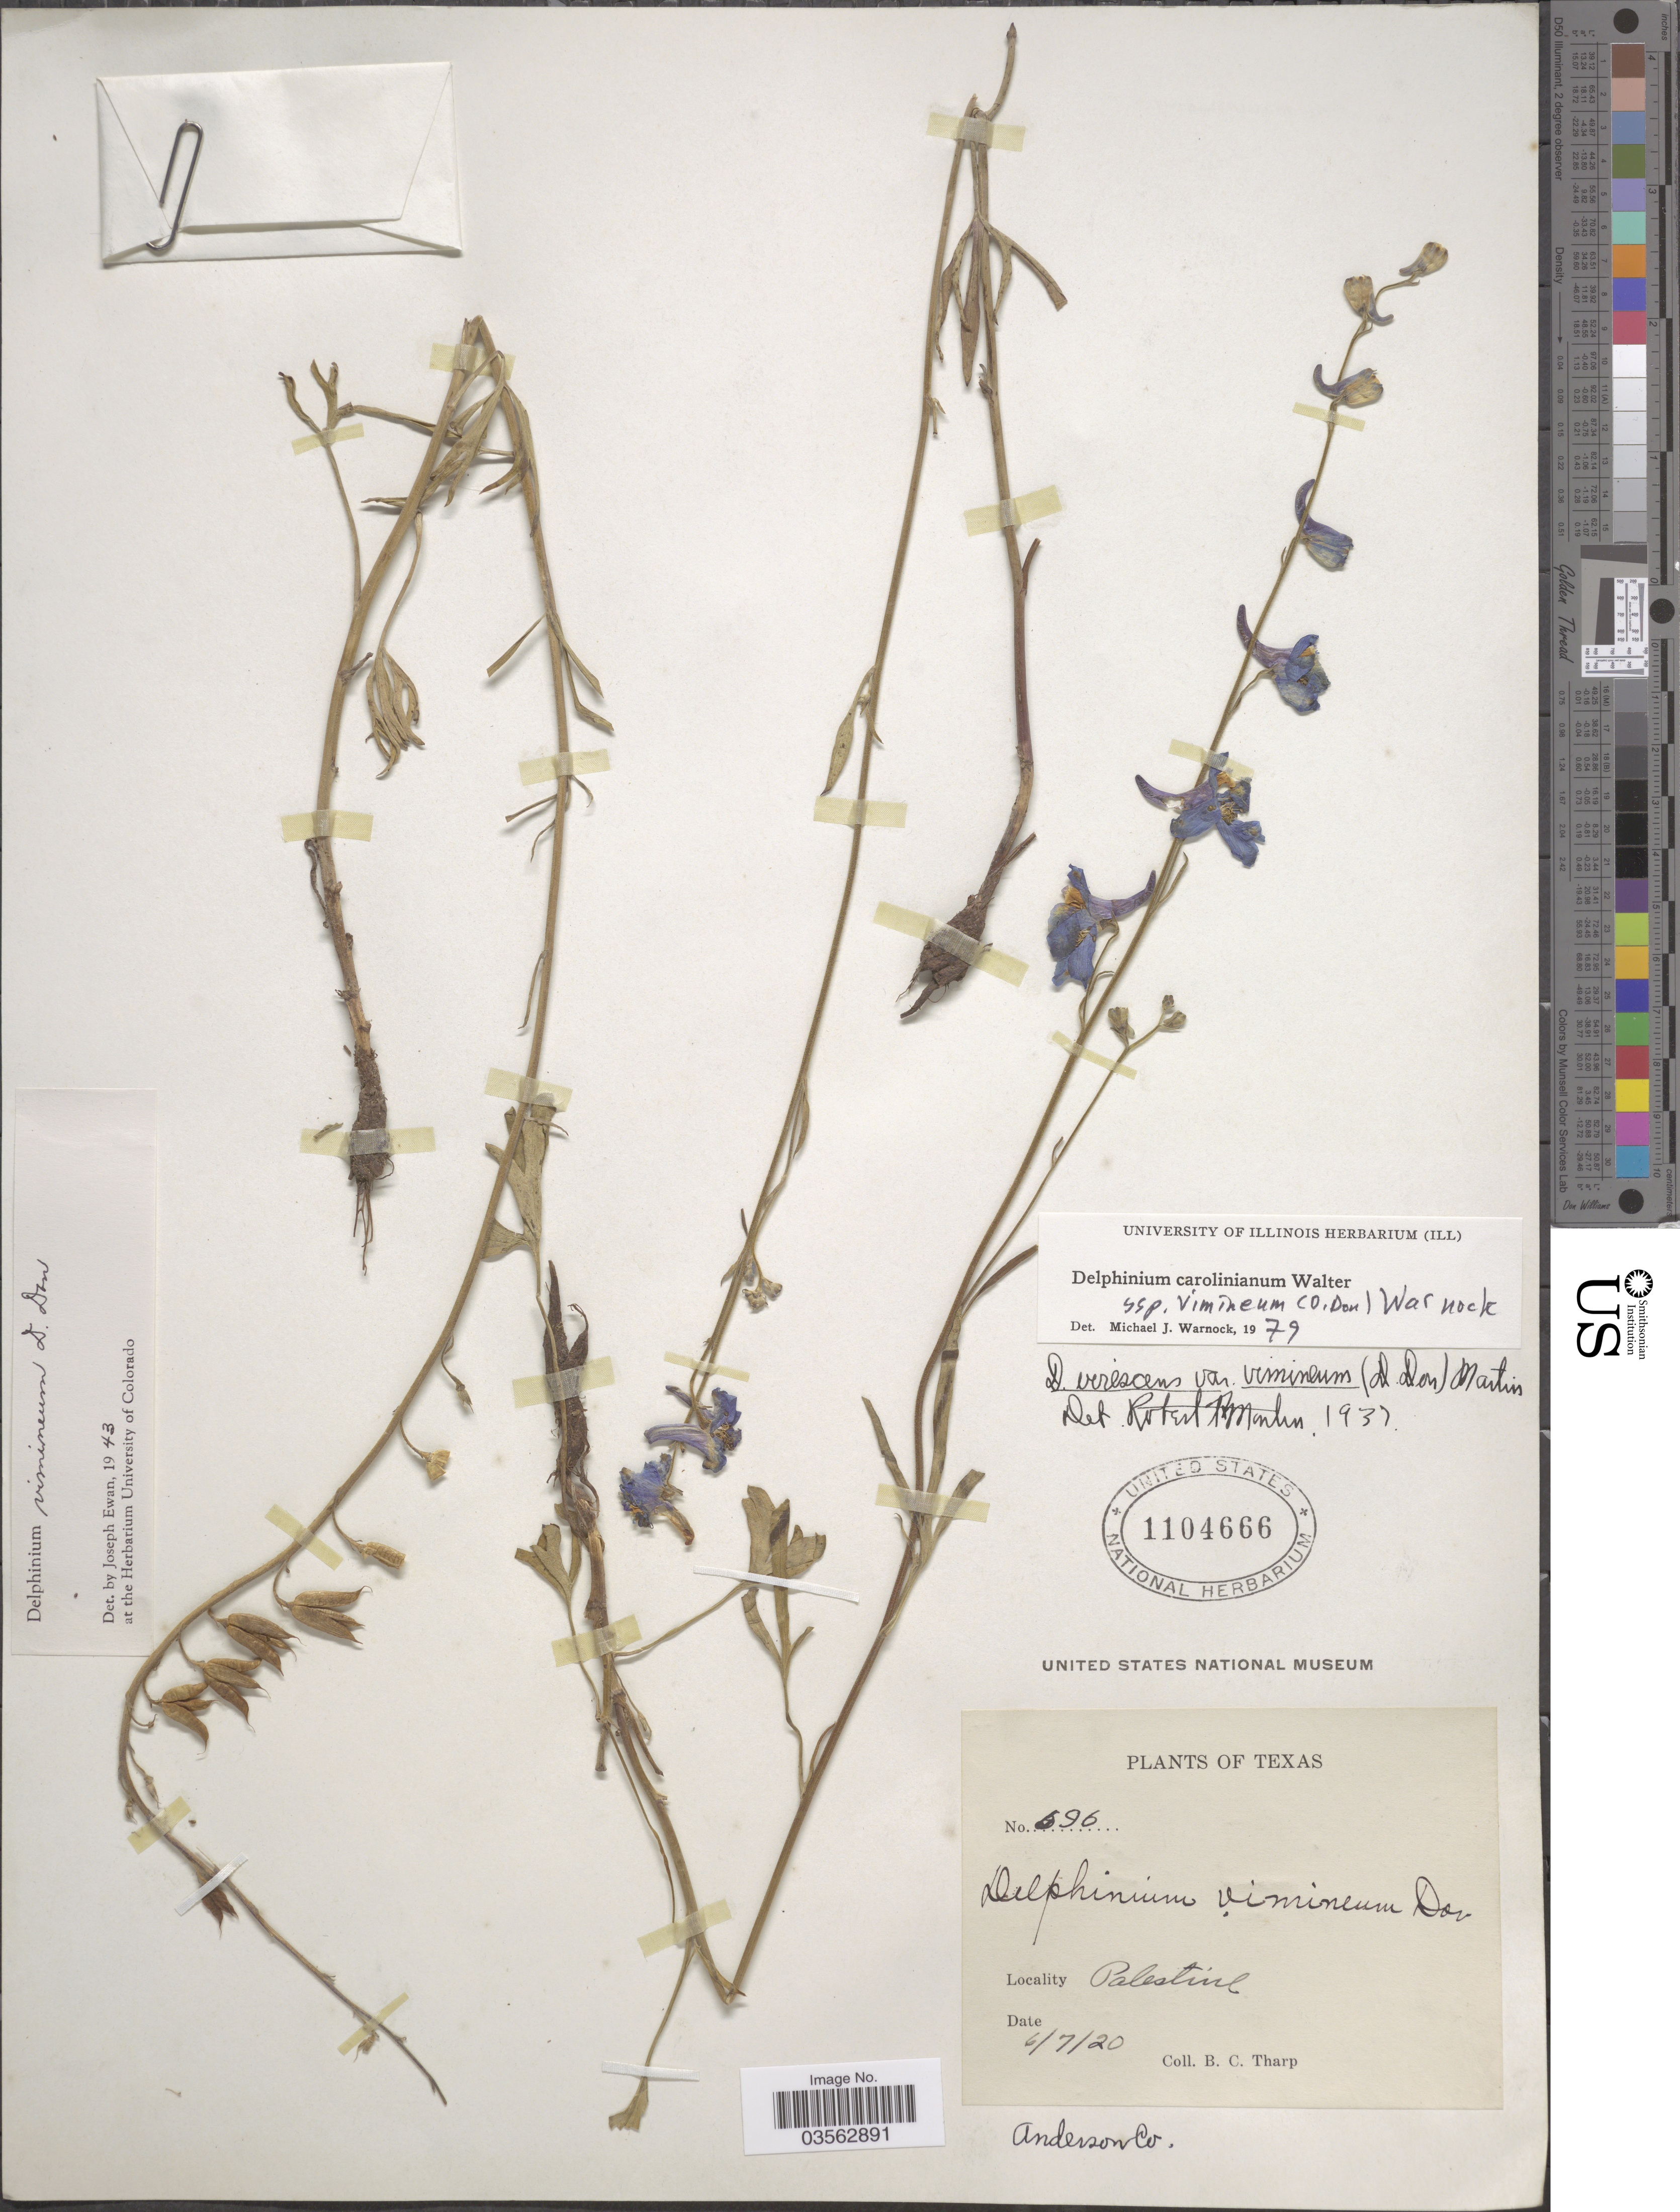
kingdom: Plantae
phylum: Tracheophyta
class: Magnoliopsida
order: Ranunculales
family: Ranunculaceae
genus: Delphinium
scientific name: Delphinium carolinianum subsp. vimineum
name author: Walter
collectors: B. C. Tharp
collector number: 696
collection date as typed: Transcribed d/m/y: 7/6/20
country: United States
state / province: Texas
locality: Palestine. Anderson Co.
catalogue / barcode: US 1104666